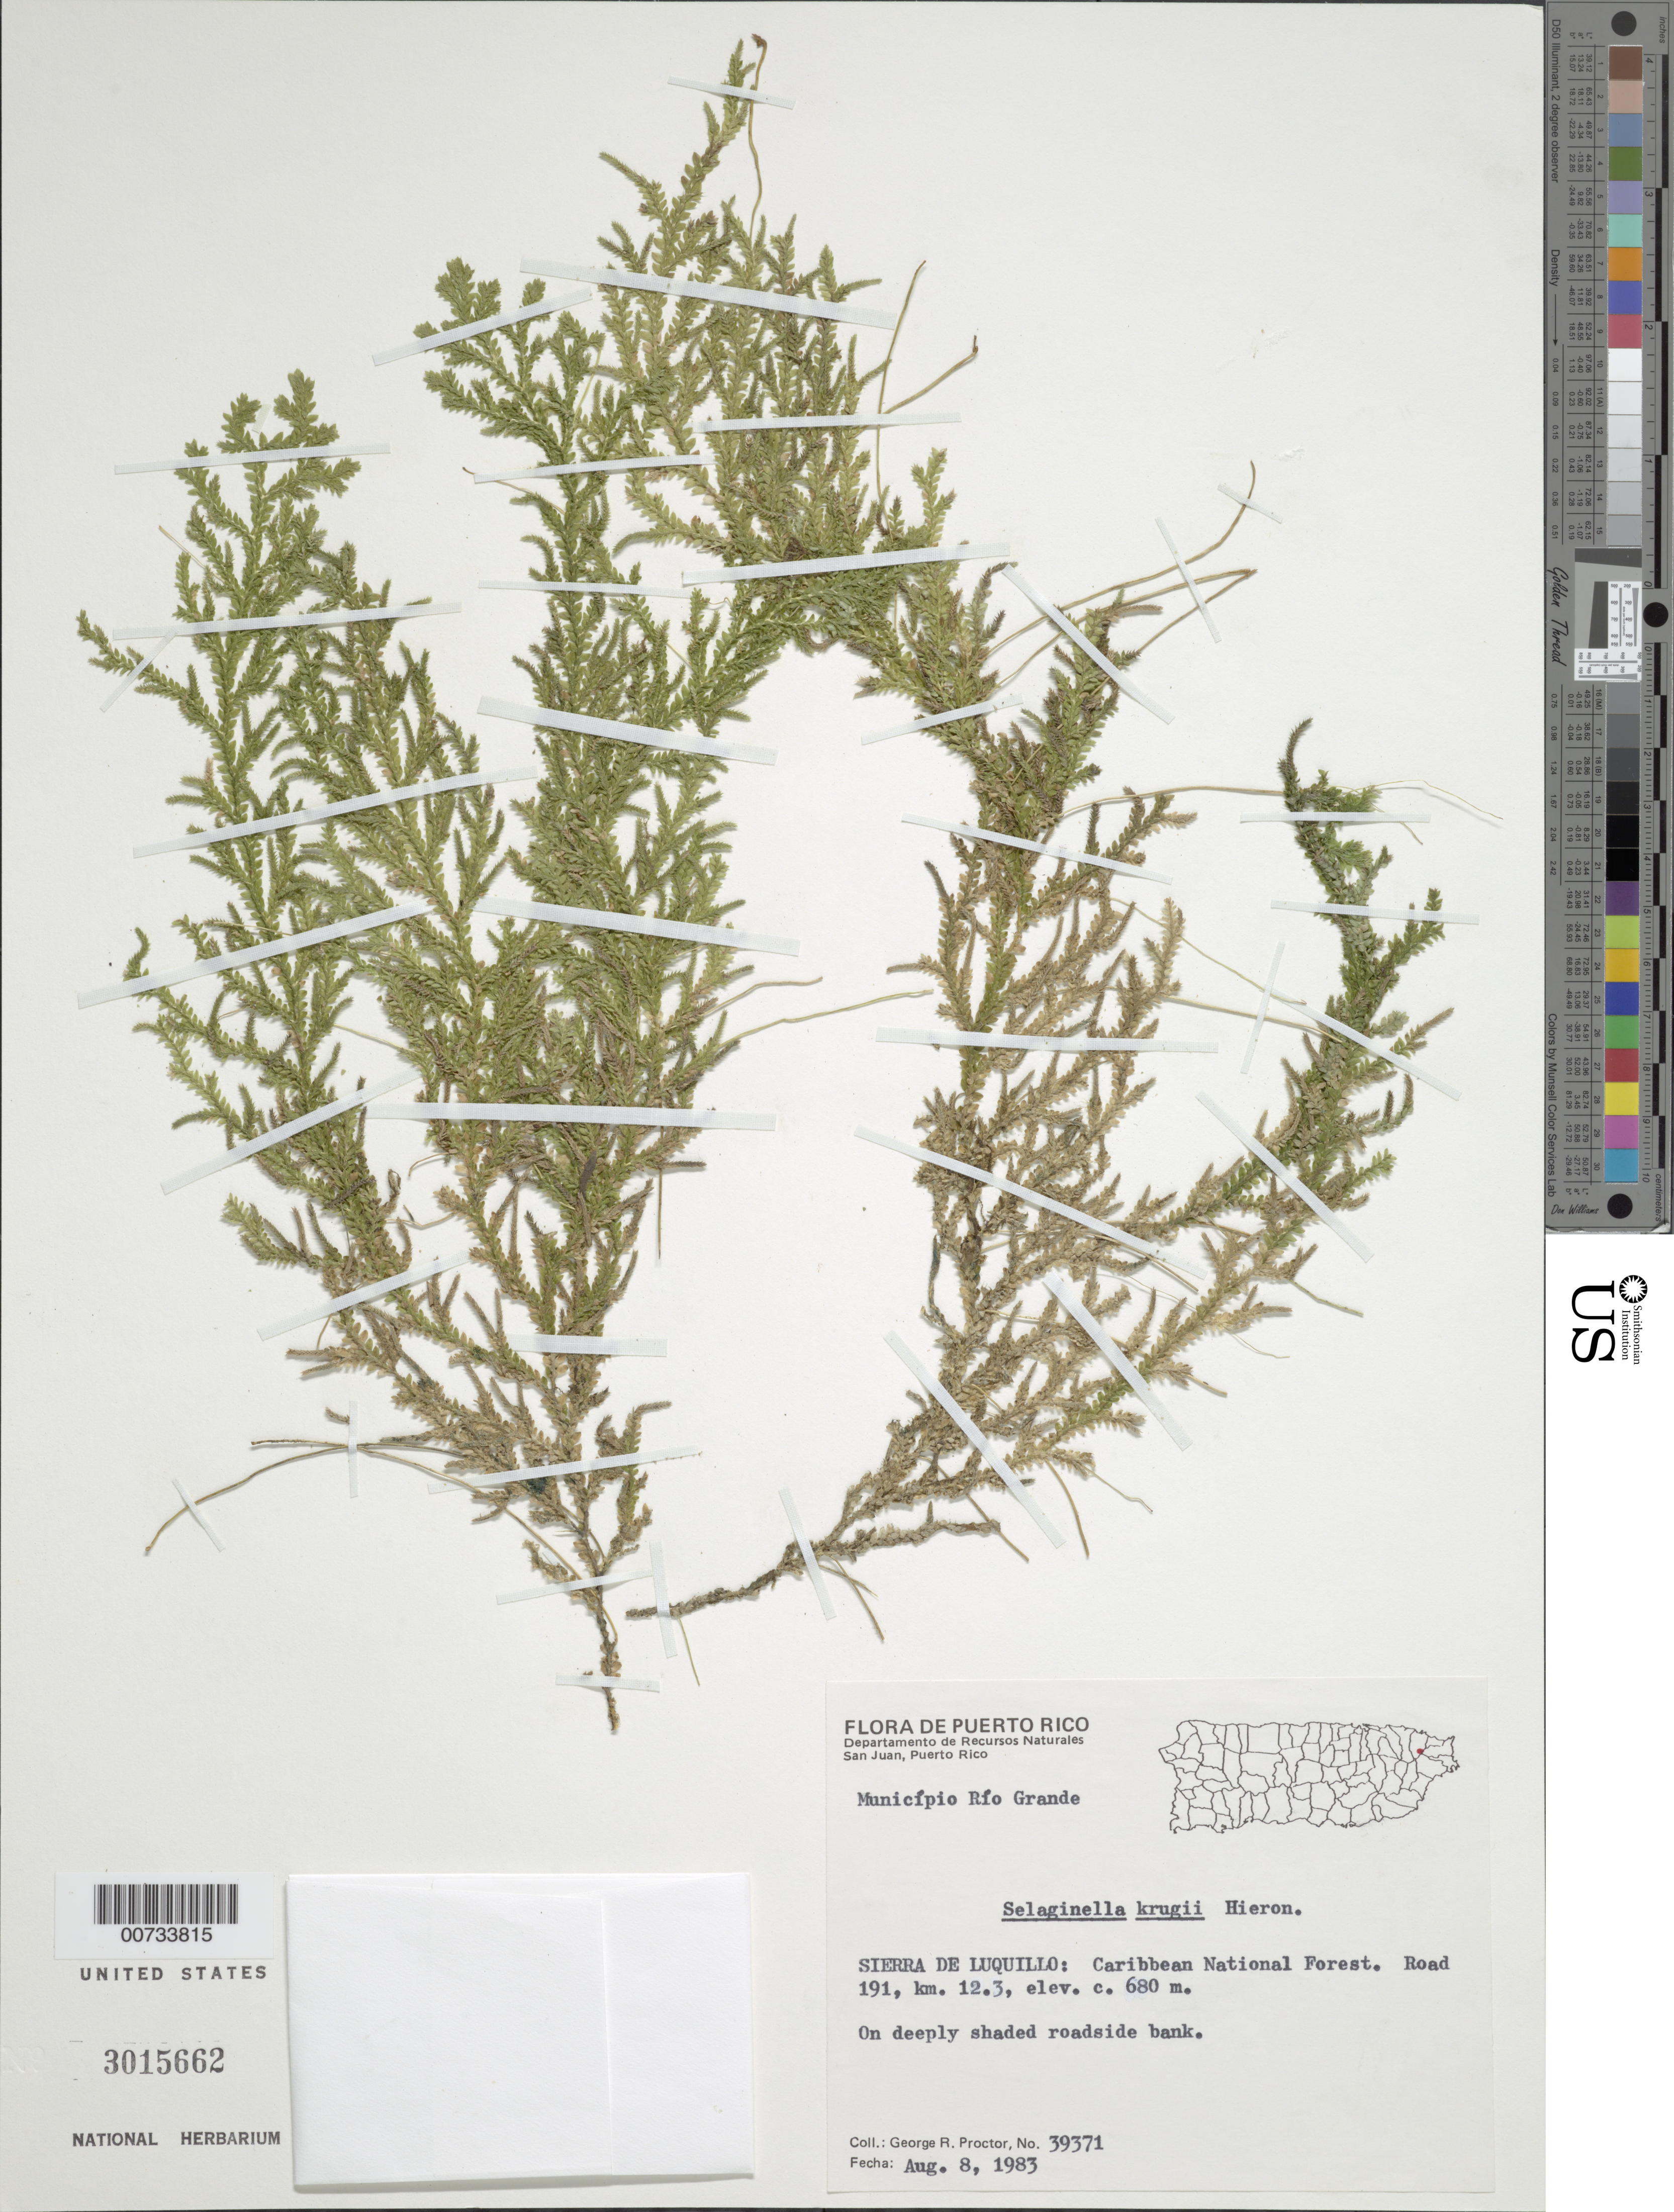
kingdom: Plantae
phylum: Tracheophyta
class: Lycopodiopsida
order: Selaginellales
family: Selaginellaceae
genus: Selaginella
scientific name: Selaginella krugii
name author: Hieron.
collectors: G. R. Proctor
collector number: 39371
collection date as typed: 08 Aug 1983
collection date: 1983-08-08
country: Puerto Rico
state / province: Río Grande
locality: Mun. Rio Grande, Sierra de Luquillo: Carib. Natl. Forest, Road 191, km 12.3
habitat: On deeply shaded roadside bank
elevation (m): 680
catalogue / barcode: US 3015662